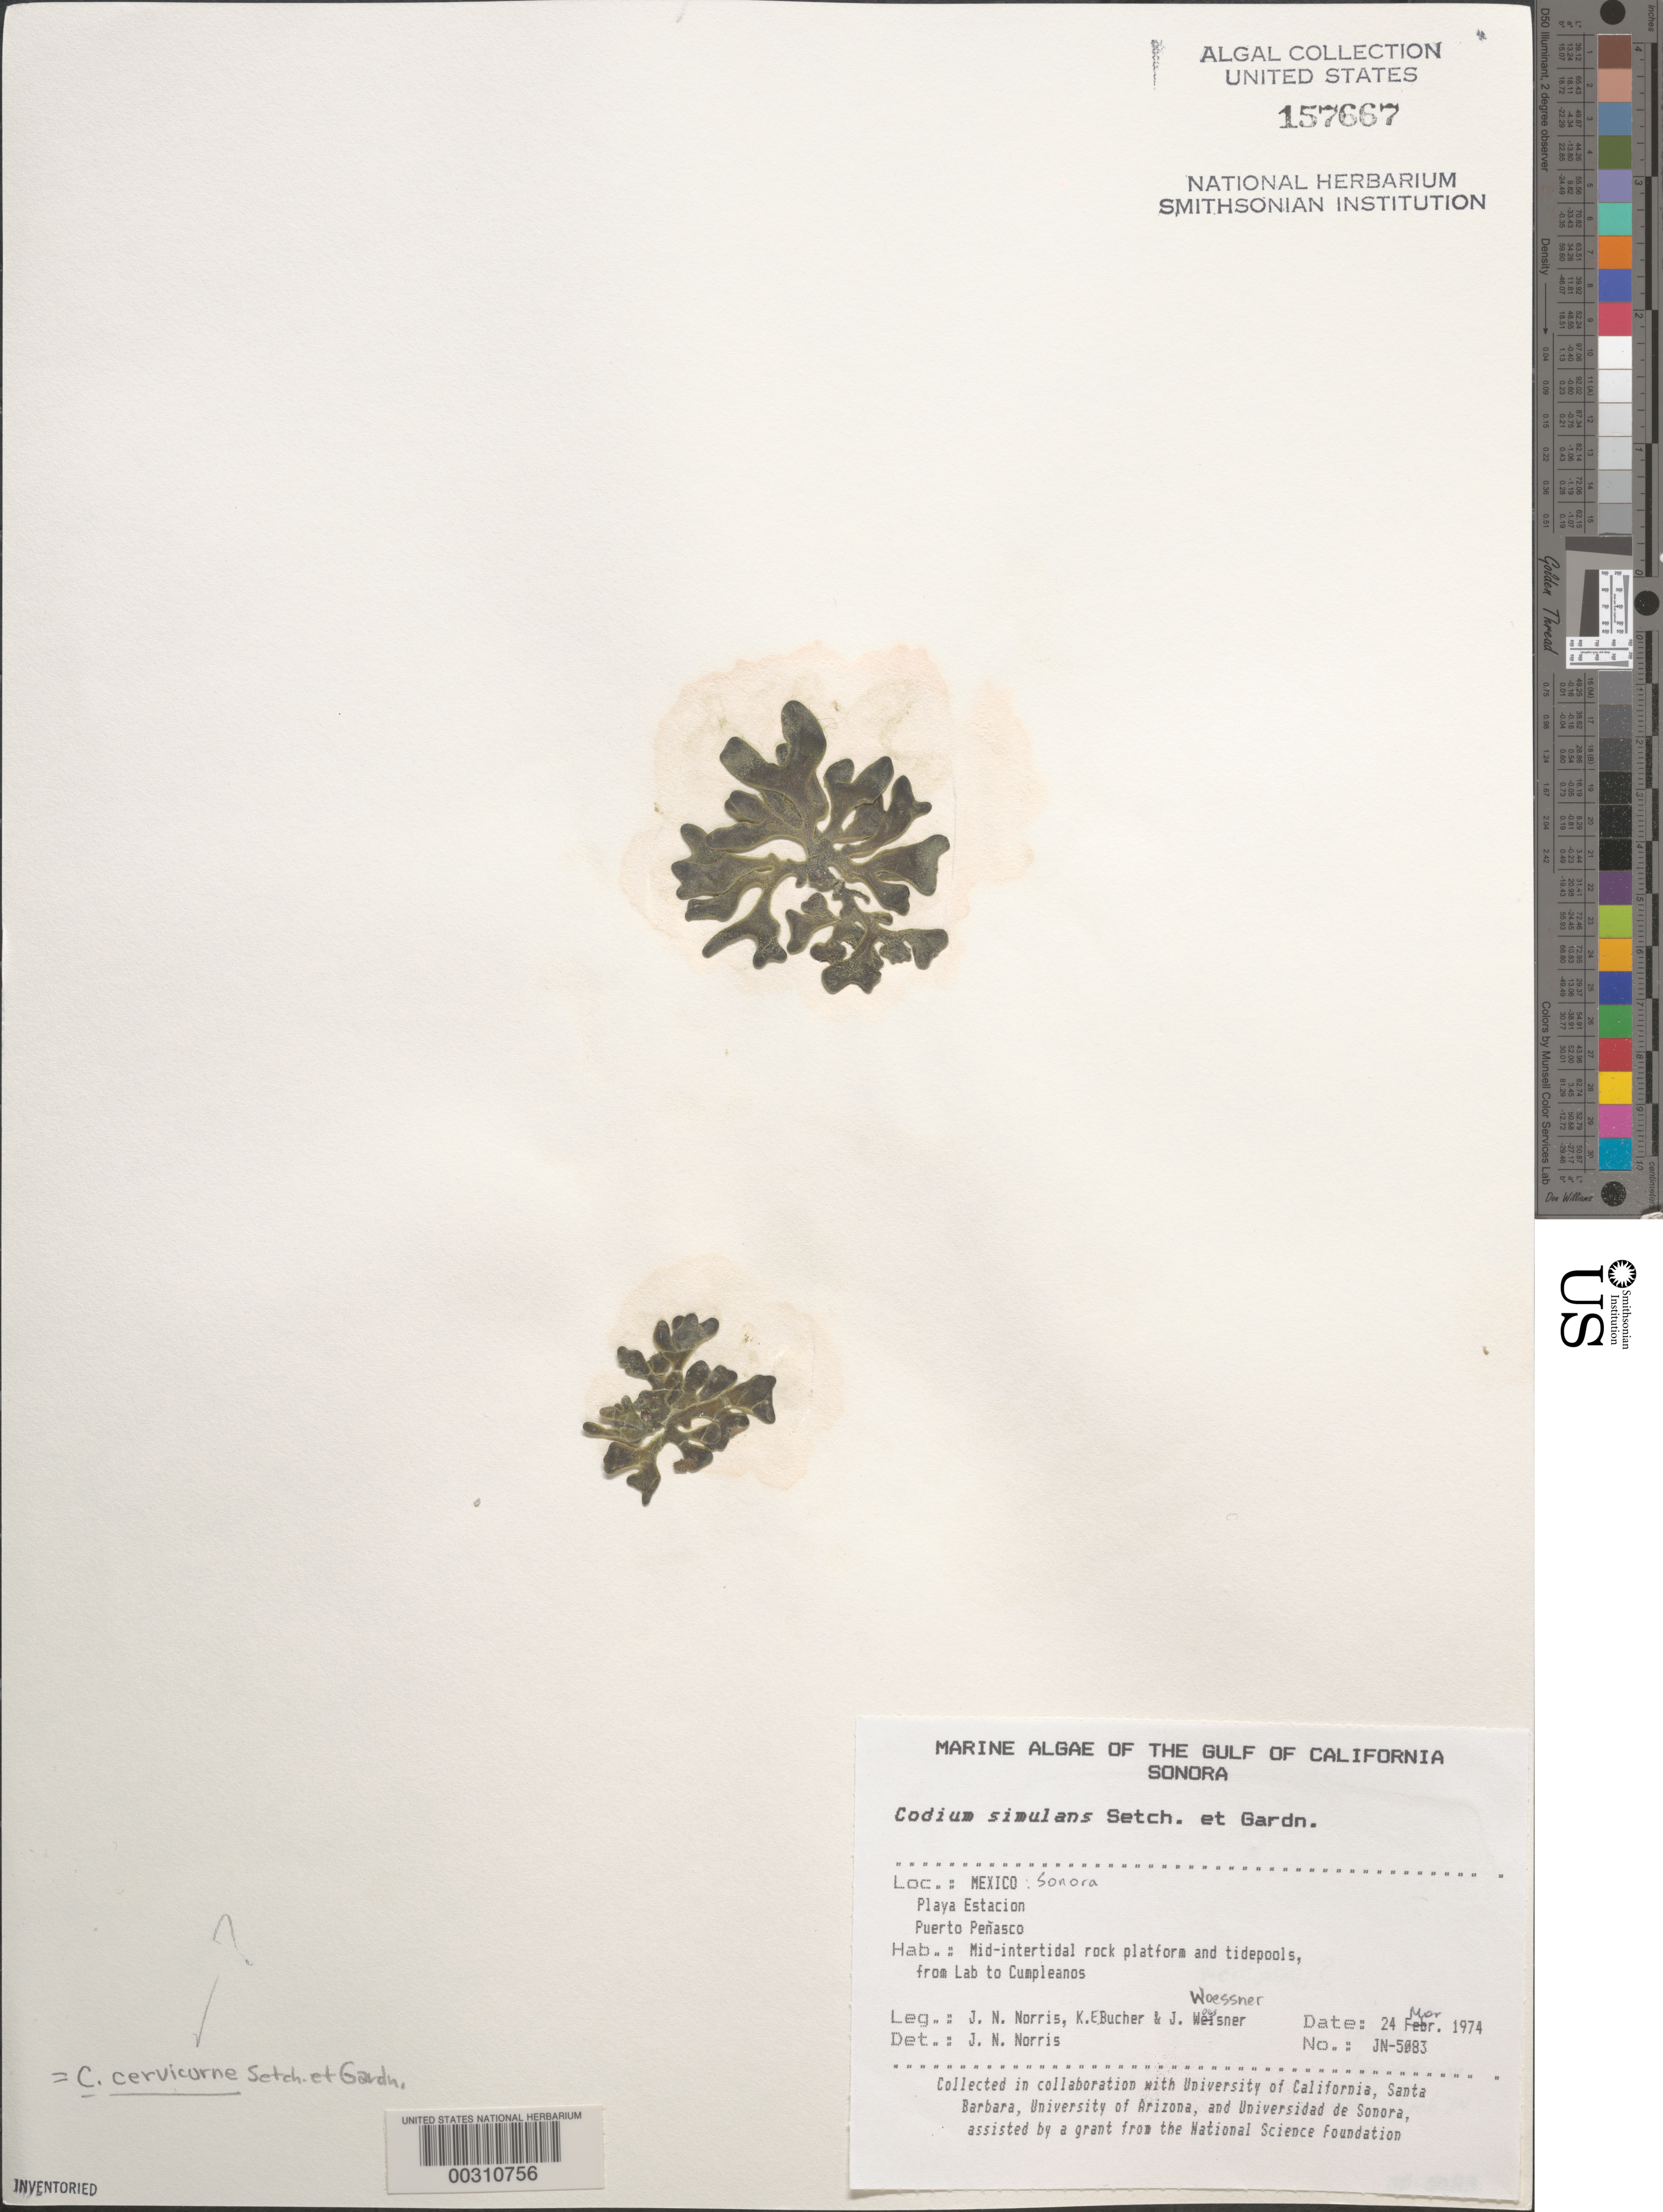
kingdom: Plantae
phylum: Chlorophyta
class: Ulvophyceae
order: Bryopsidales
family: Codiaceae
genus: Codium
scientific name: Codium simulans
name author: Setch. & N.L. Gardner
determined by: Norris, James N.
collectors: J. N. Norris, K. E. Bucher & J. Woessner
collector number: JN-5083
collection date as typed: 24 Mar 1974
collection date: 1974-03-24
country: Mexico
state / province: Sonora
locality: Playa Estacion, Puerto Penasco, marine laboratory-Cumpleanos tide pool area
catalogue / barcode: US 157667